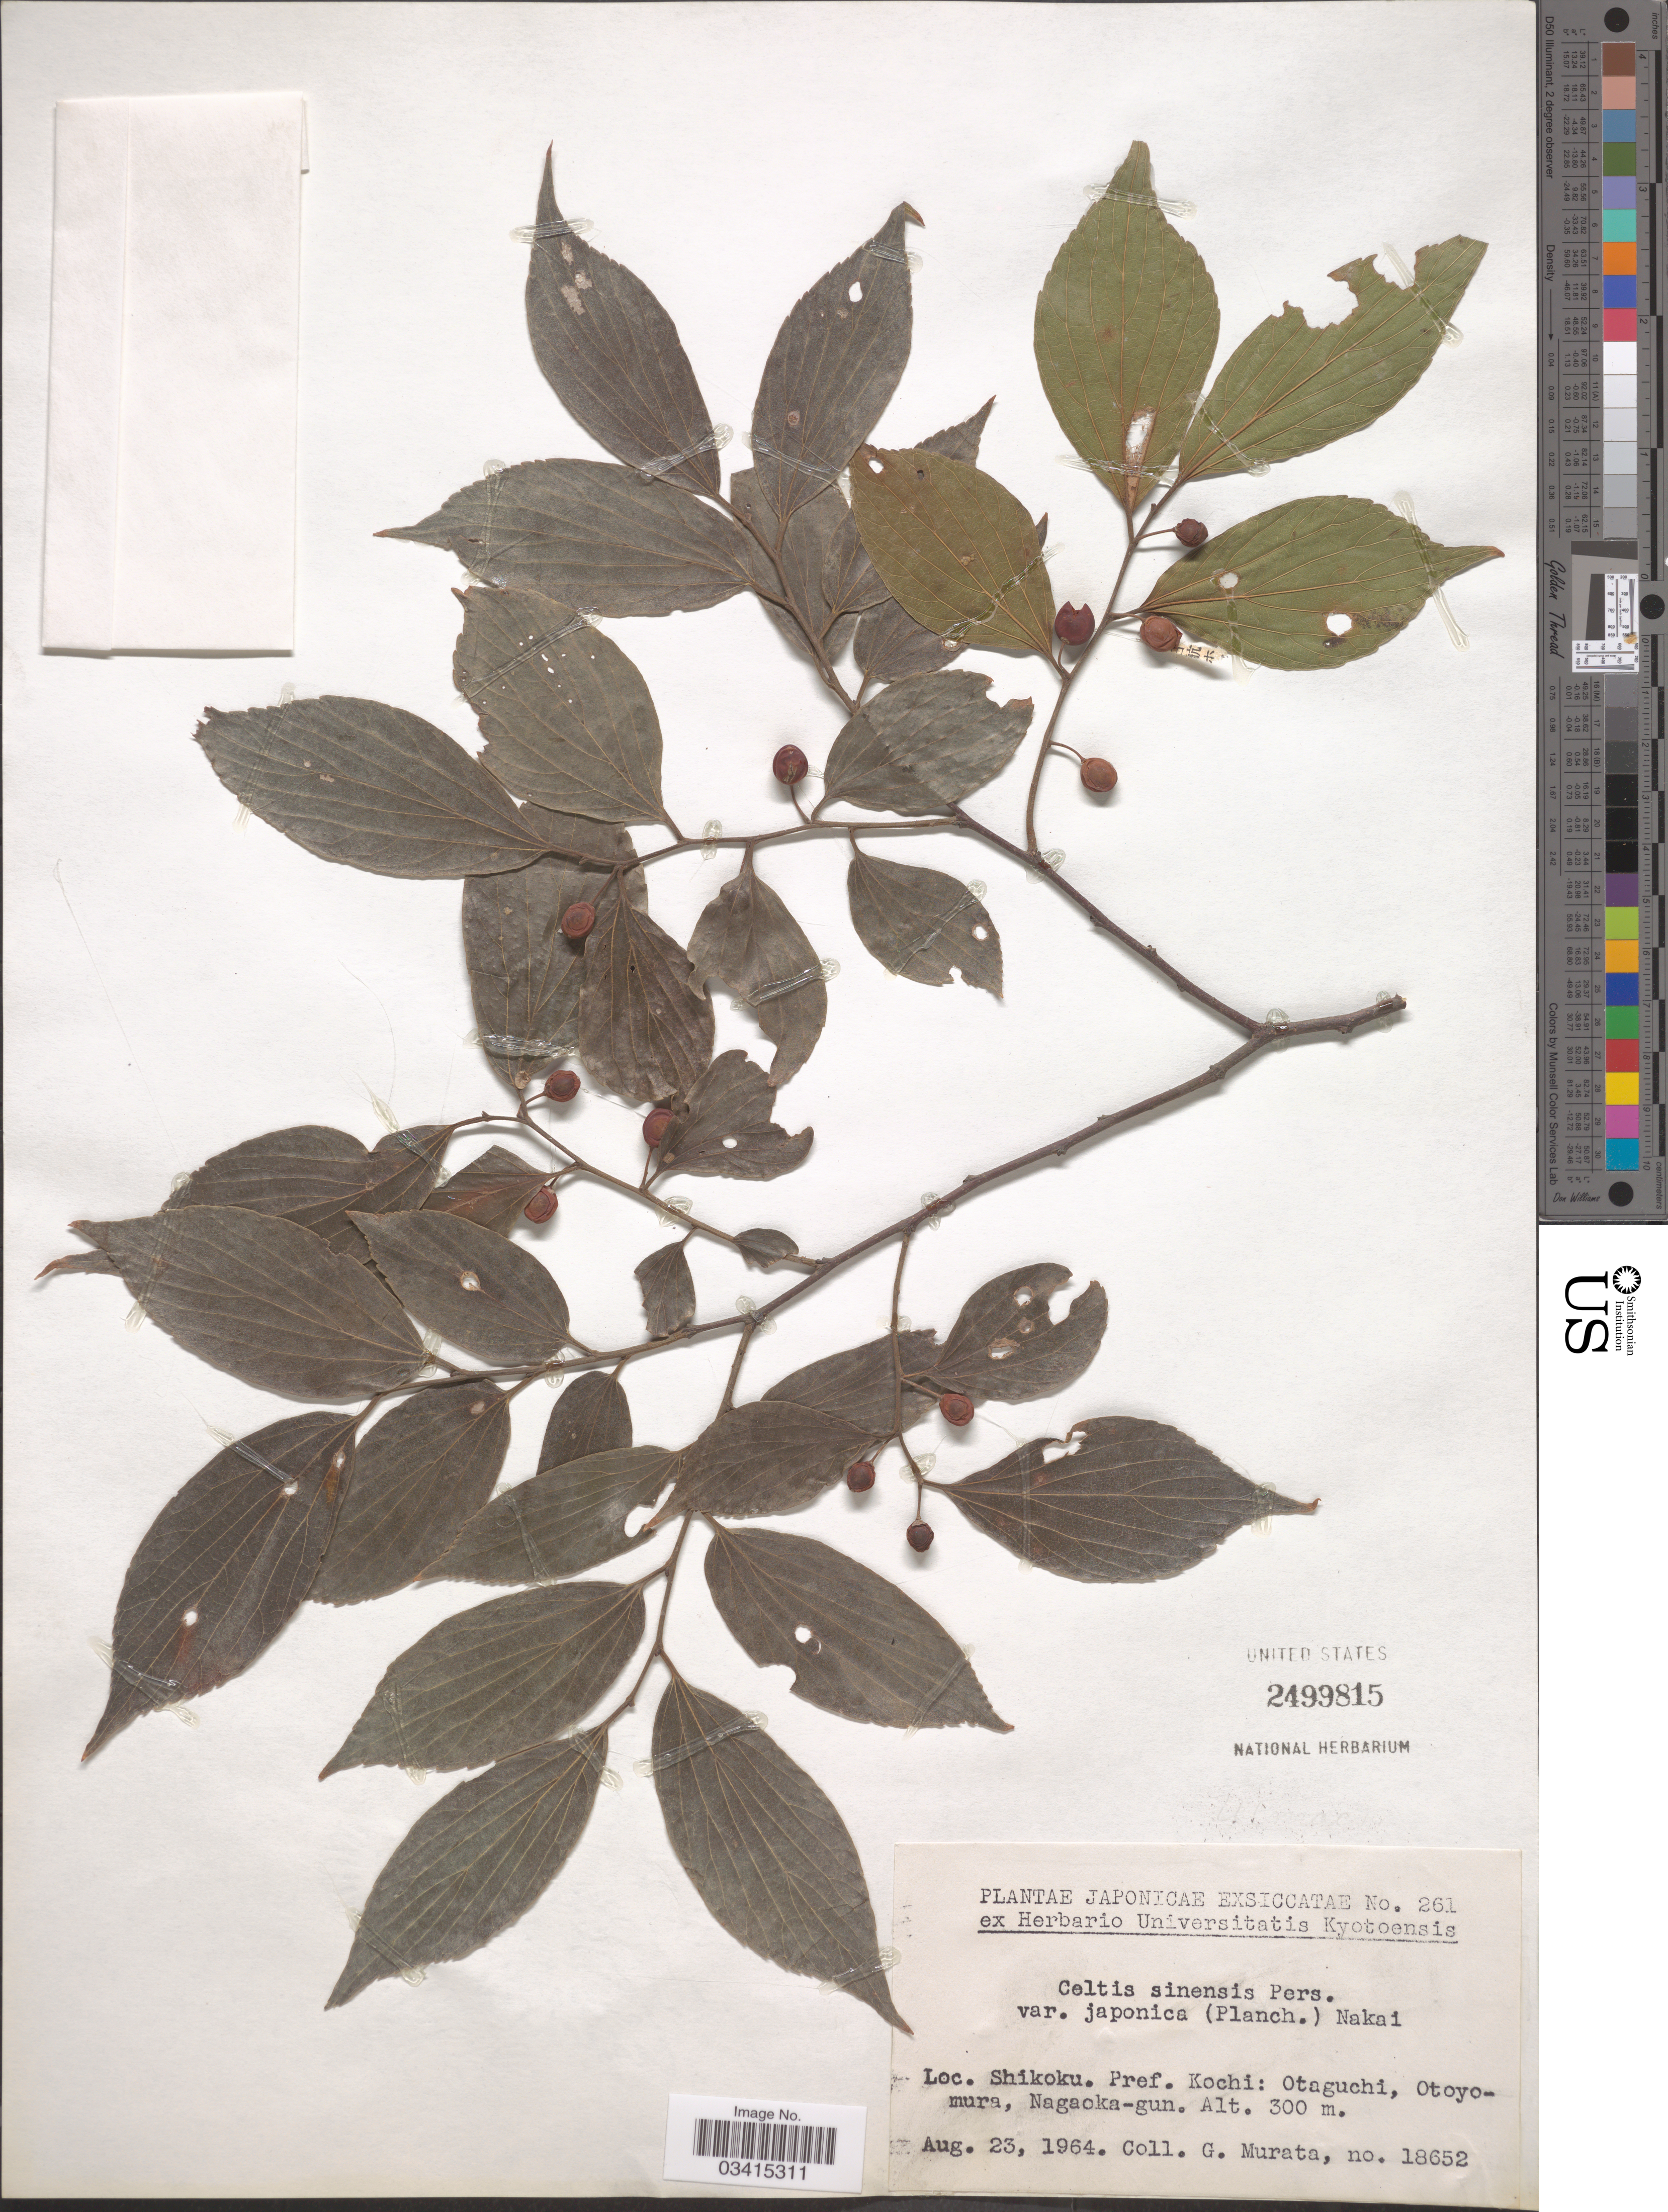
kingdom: Plantae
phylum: Tracheophyta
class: Magnoliopsida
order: Rosales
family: Cannabaceae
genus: Celtis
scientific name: Celtis sinensis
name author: Pers.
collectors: G. Murata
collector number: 18652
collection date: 1964-08-23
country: Japan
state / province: Koti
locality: Shikoku. Pref. Kochi: Otaguchi, Otoyomura, Nagaoka-gun.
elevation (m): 300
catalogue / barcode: US 2499815